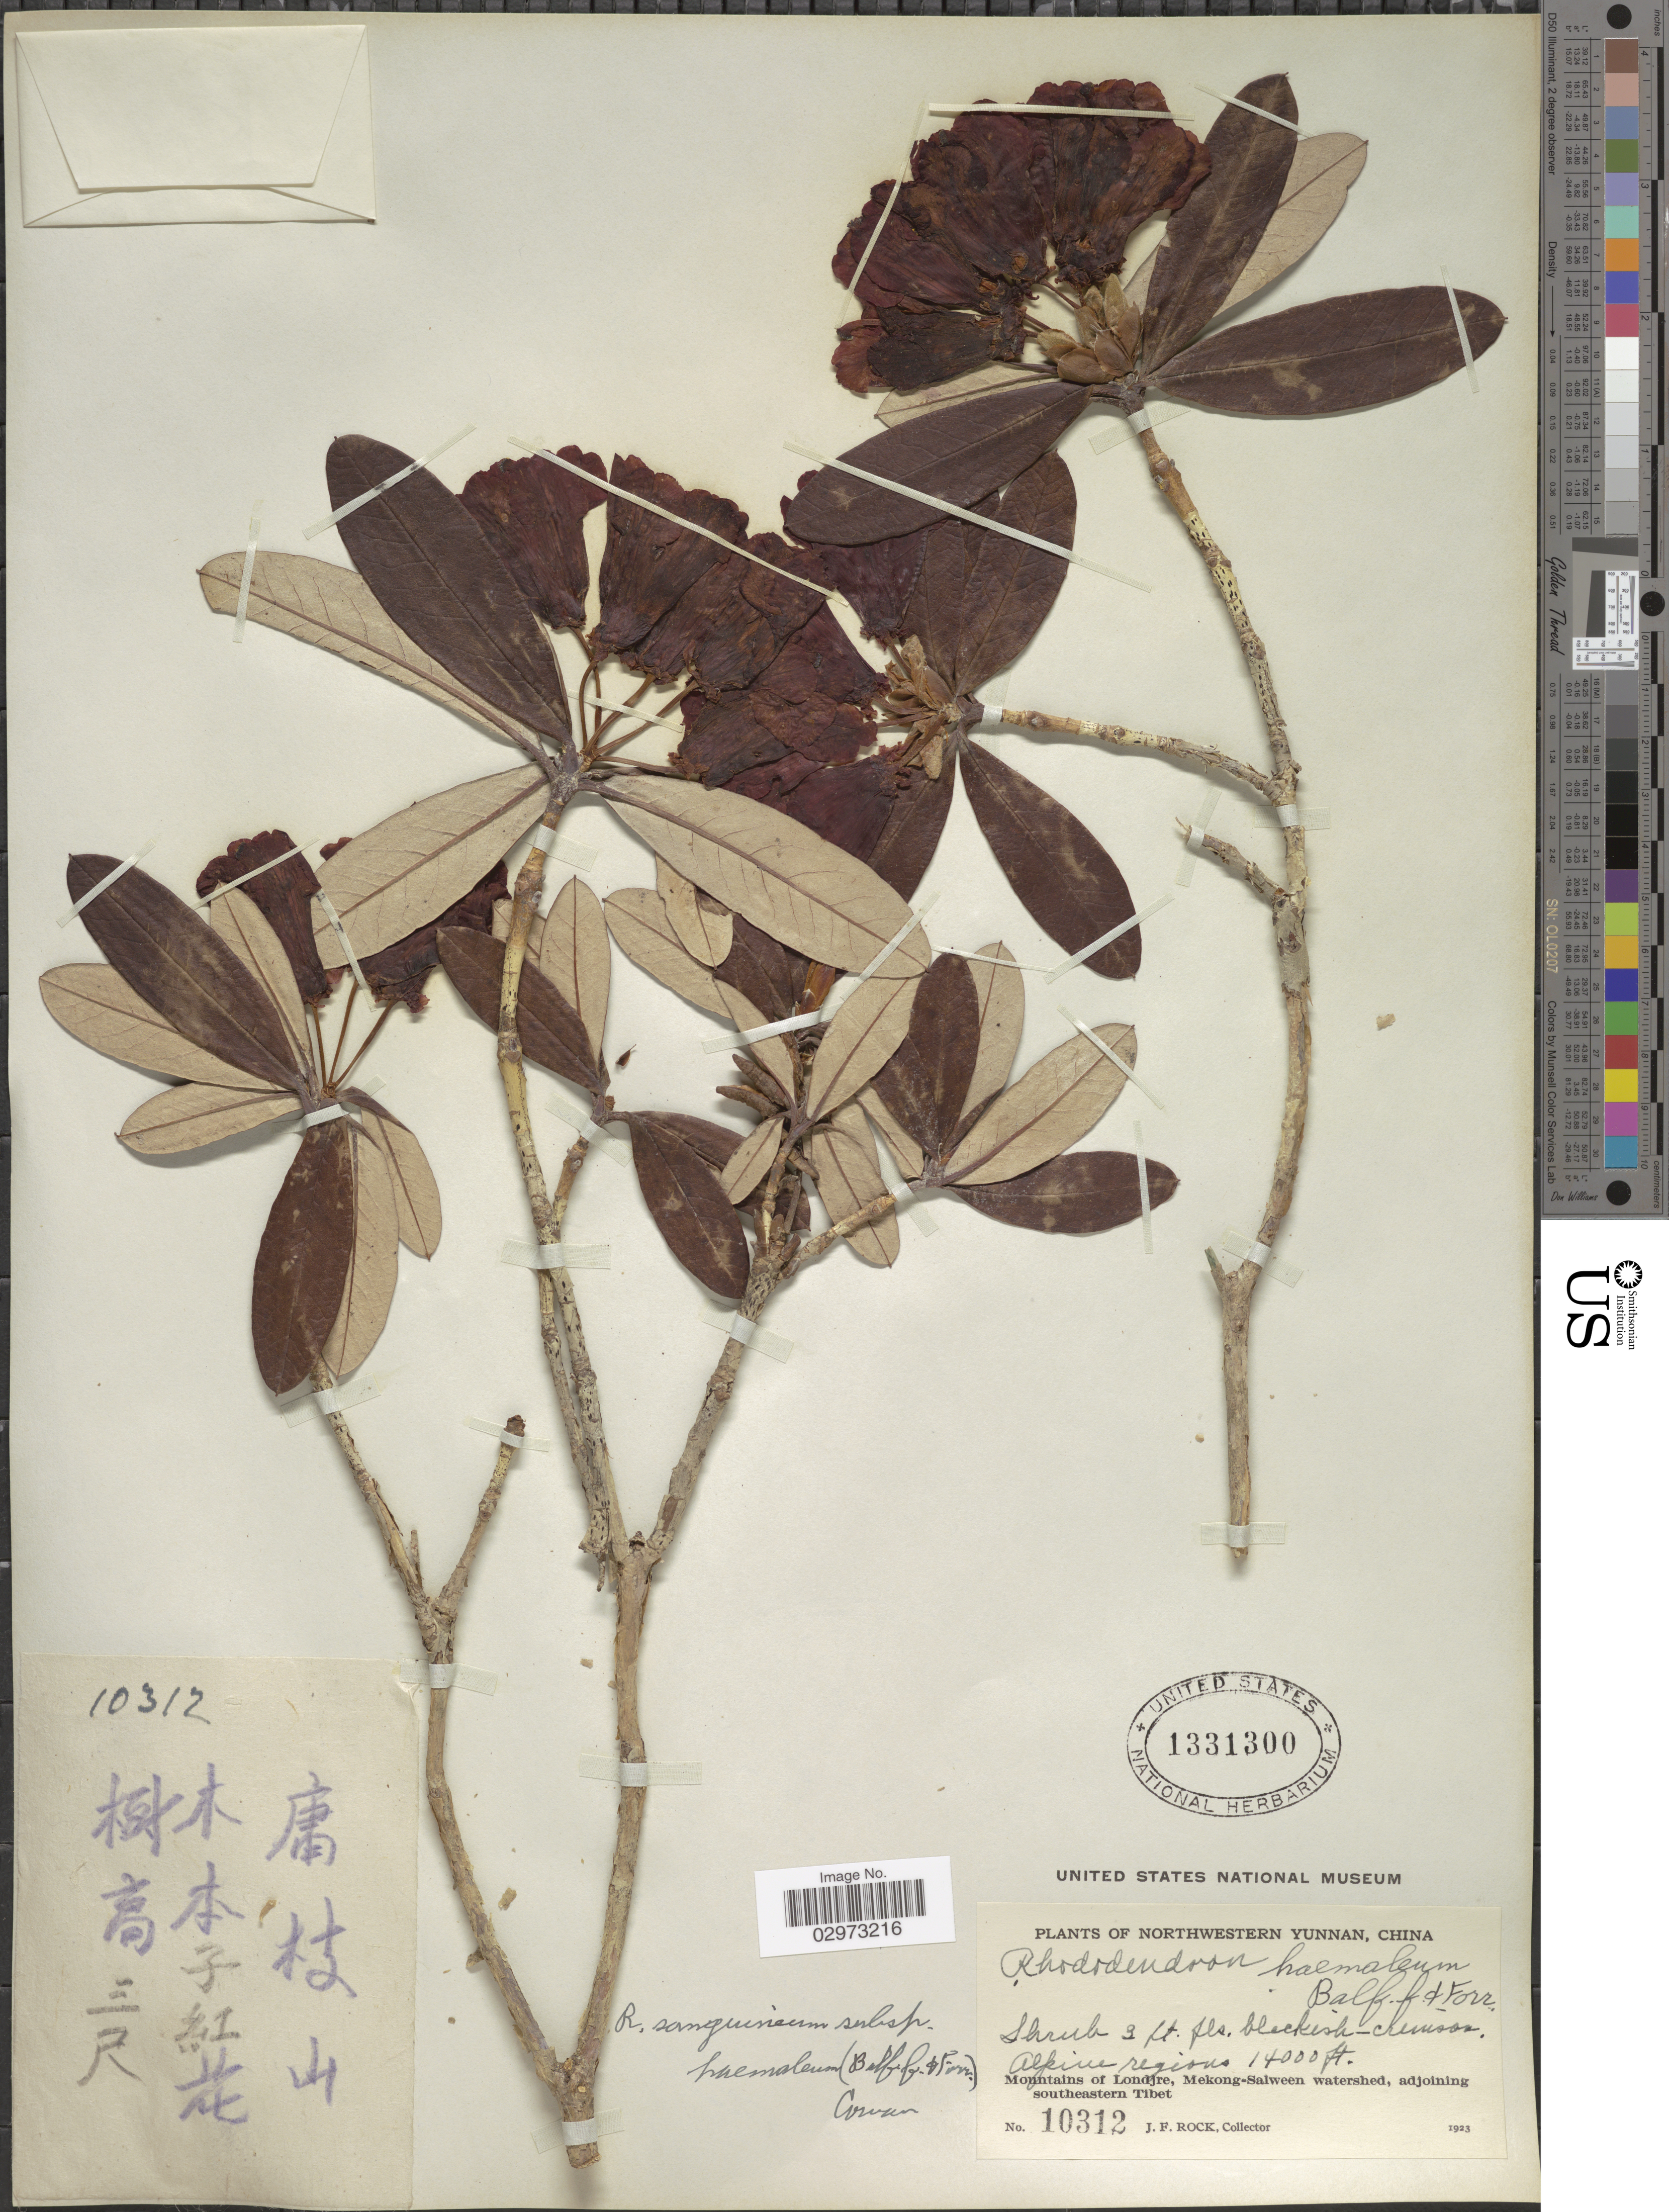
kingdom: Plantae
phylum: Tracheophyta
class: Magnoliopsida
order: Ericales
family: Ericaceae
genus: Rhododendron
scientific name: Rhododendron sanguineum subsp. haemaleum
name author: (Balf. f. & Forrest) Cowan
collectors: J. Rock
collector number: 10312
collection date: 1923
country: China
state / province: Yunnan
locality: Northwestern Yunnan. Alpine regions. Mountains of Londjre, Mekong-Salween watershed, adjoining southeastern Tibet.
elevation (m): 4267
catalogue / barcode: US 1331300